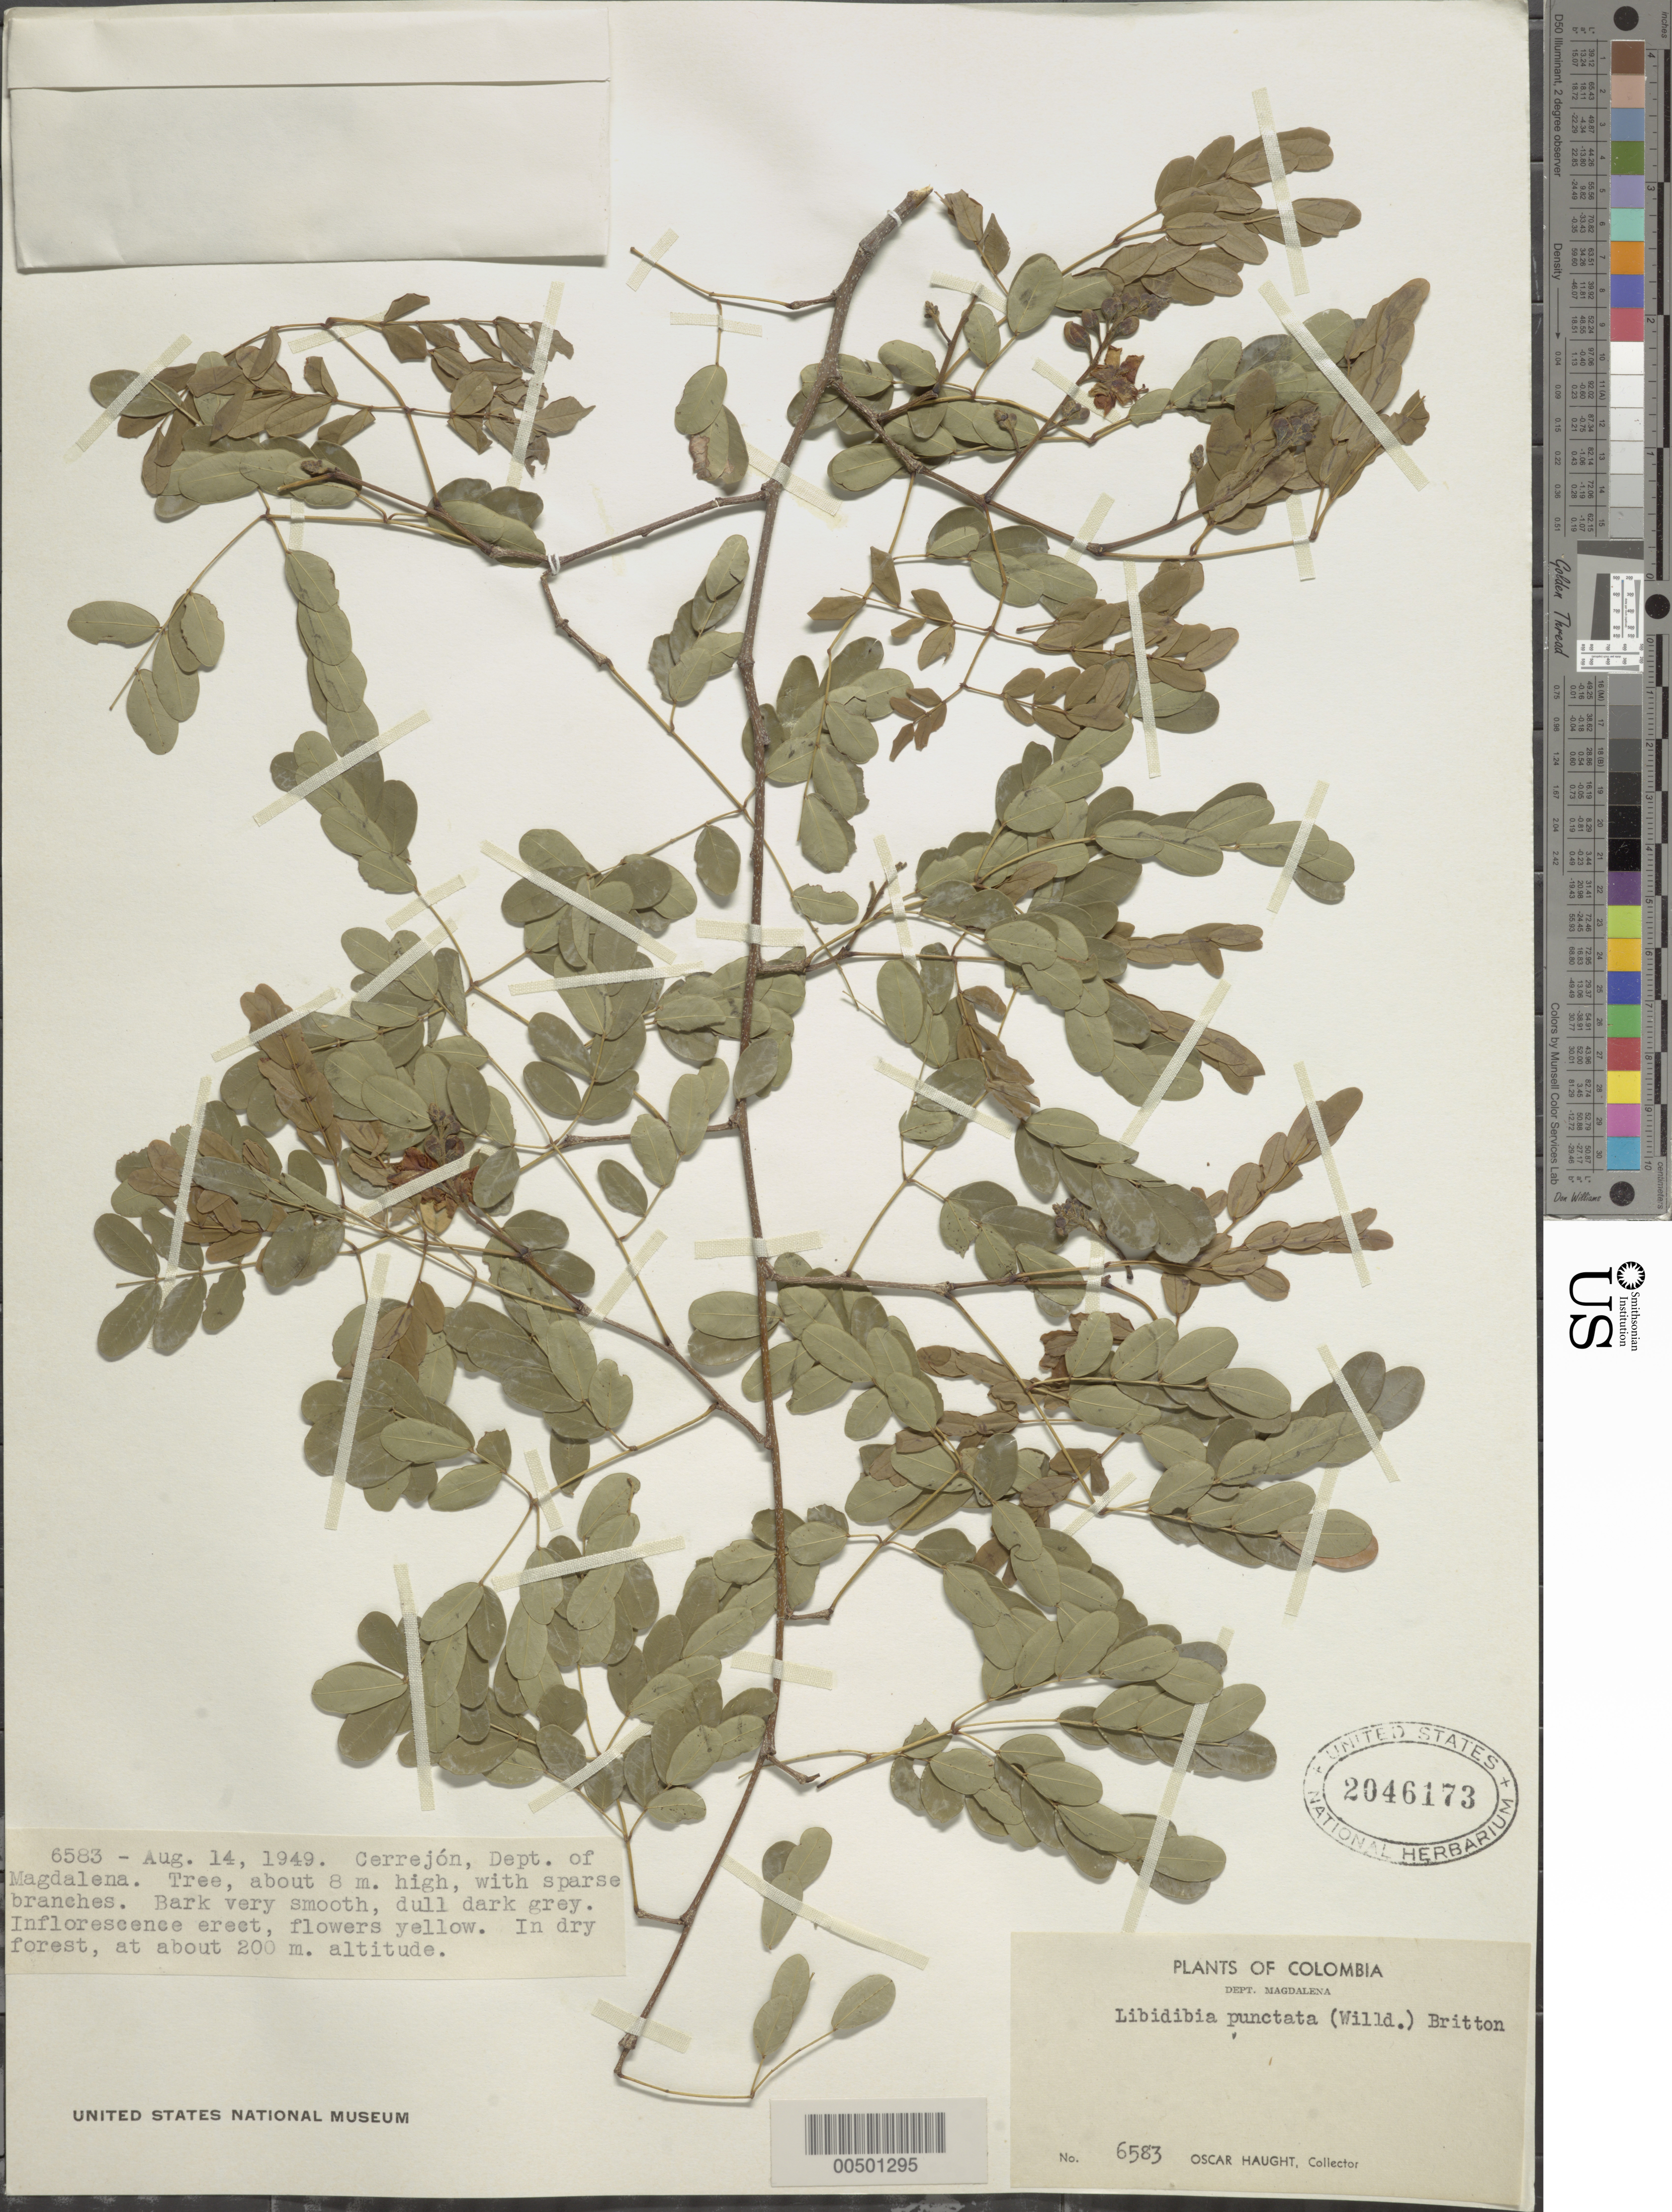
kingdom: Plantae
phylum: Tracheophyta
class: Magnoliopsida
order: Fabales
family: Fabaceae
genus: Libidibia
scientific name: Libidibia punctata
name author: (Willd.) Britton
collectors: O. L. Haught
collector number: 6583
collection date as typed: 14 Aug 1949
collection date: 1949-08-14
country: Colombia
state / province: Magdalena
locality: Cerrejon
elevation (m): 200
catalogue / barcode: US 2046173